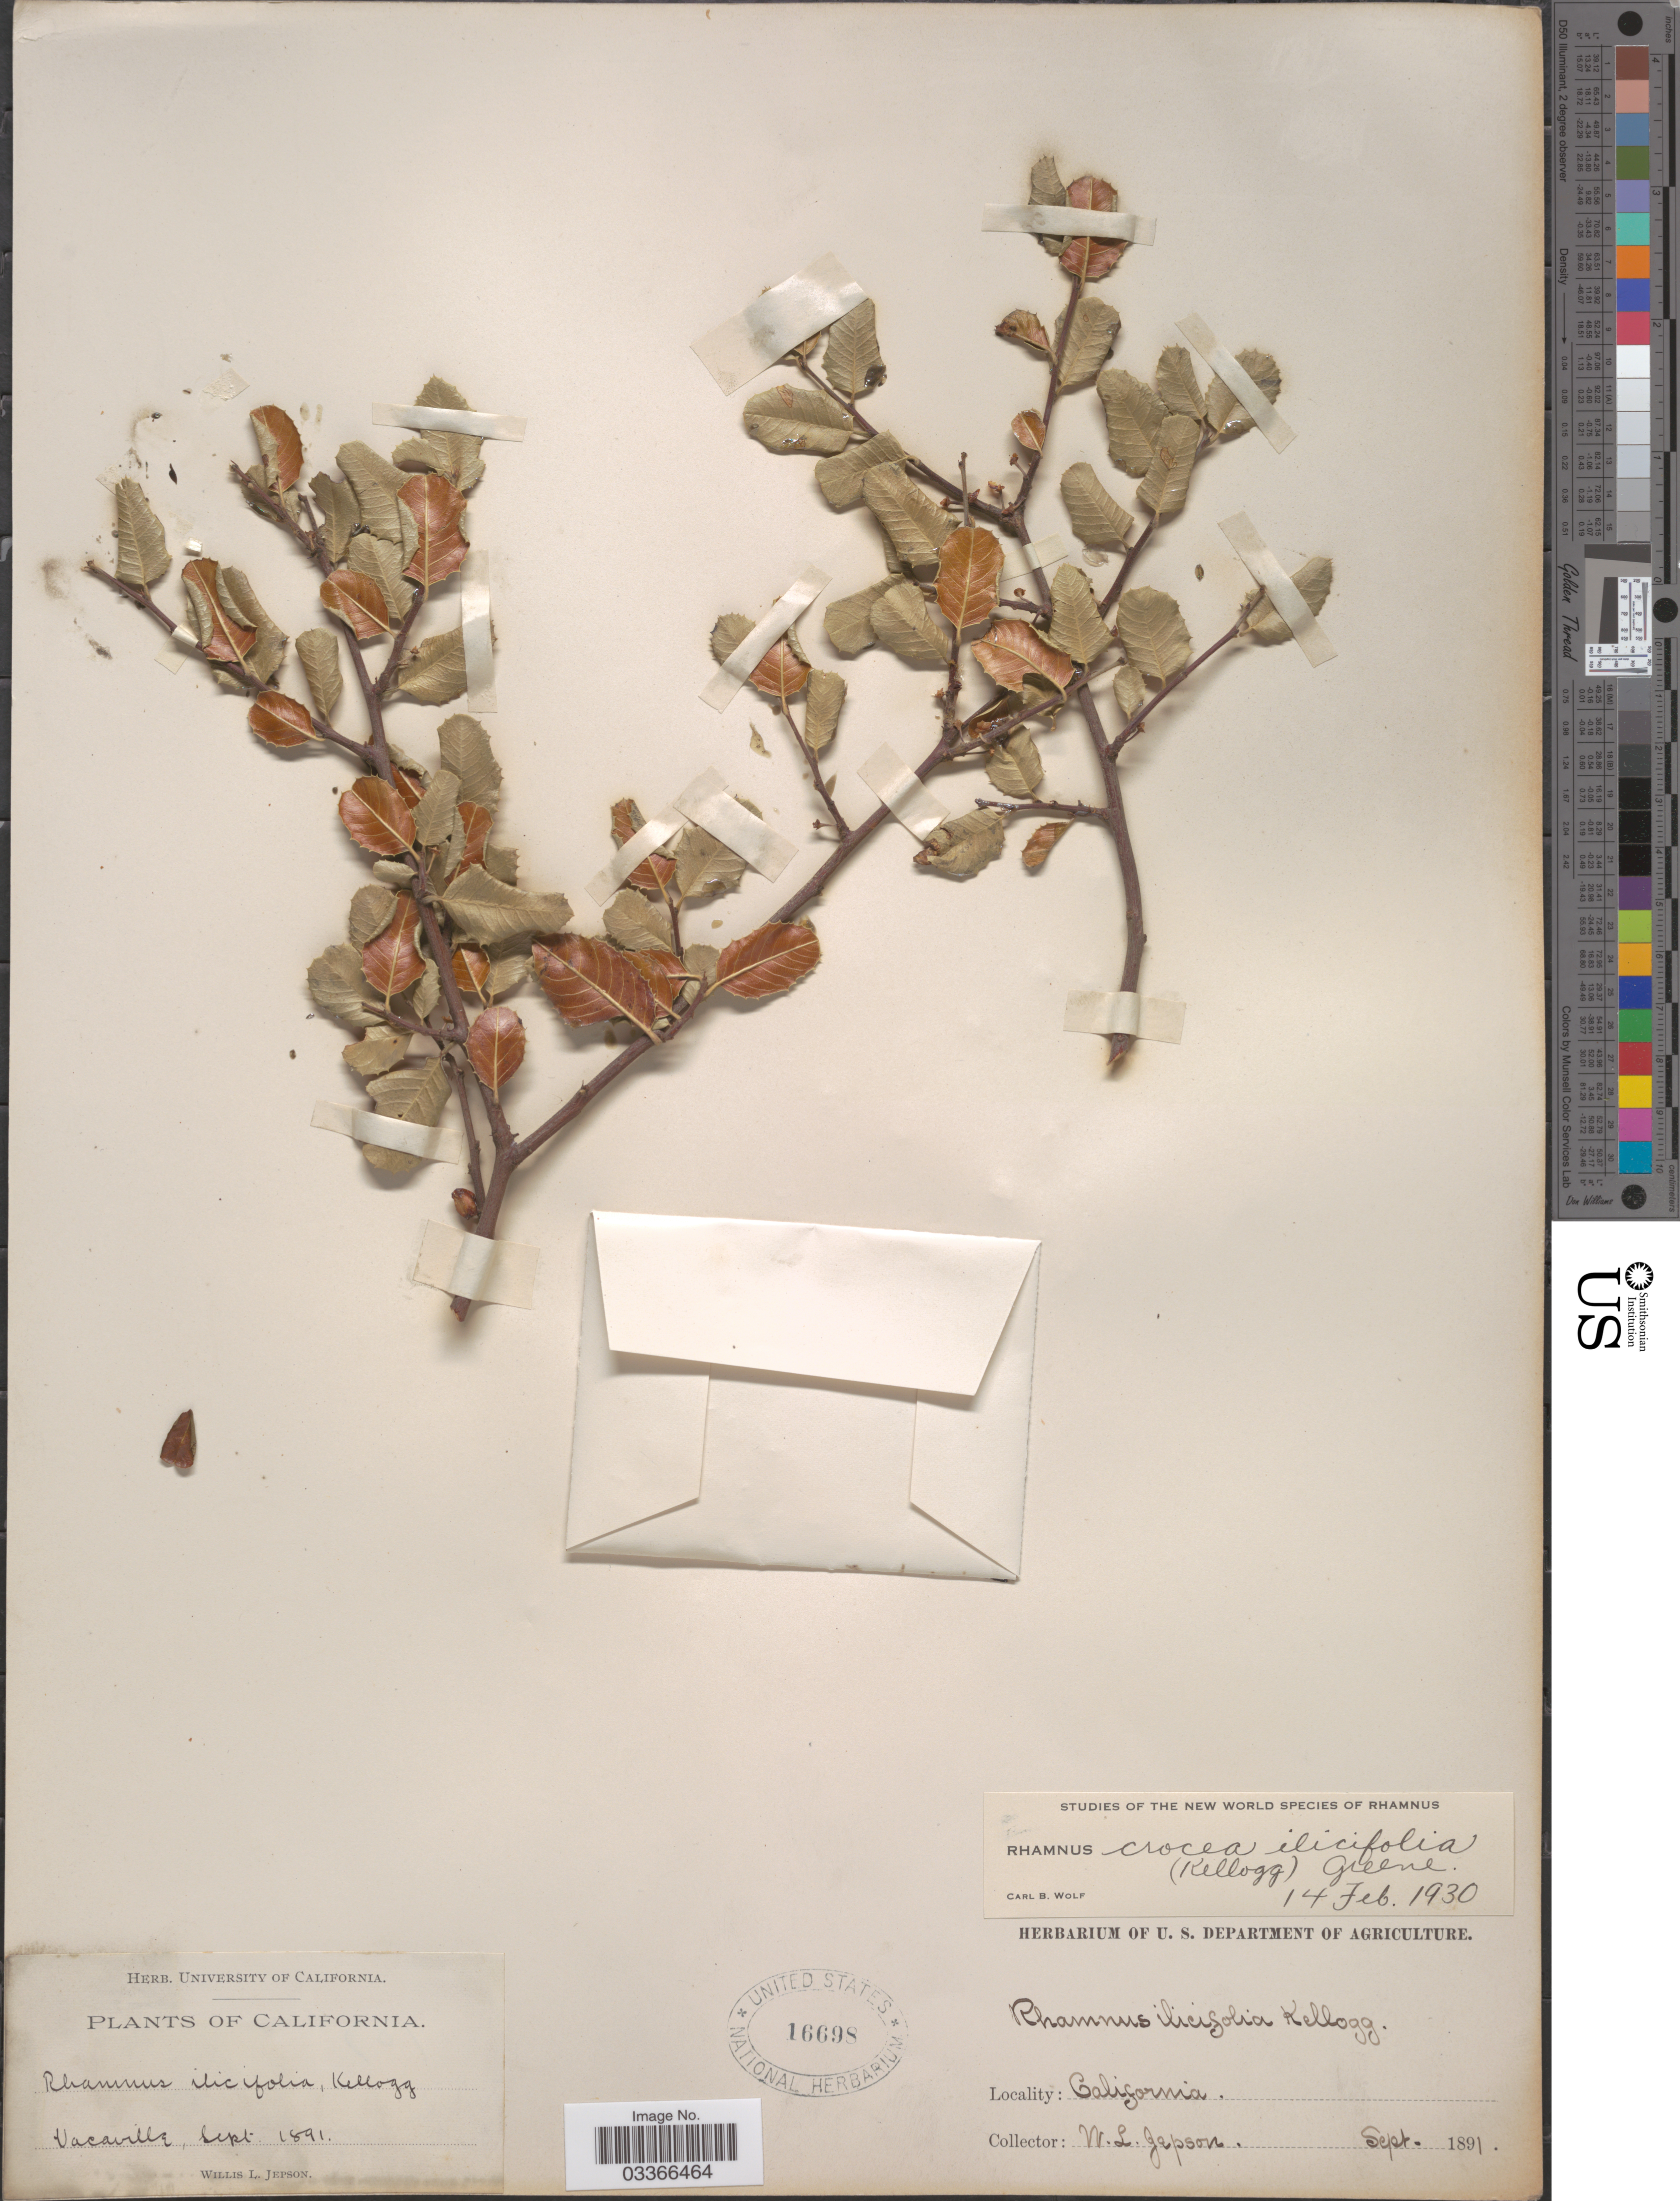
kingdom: Plantae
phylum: Tracheophyta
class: Magnoliopsida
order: Rosales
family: Rhamnaceae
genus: Rhamnus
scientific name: Rhamnus crocea var. ilicifolia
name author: (Kellogg) Greene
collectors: W. L. Jepson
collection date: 1891-09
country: United States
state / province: California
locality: Vacaville.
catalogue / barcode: US 16698